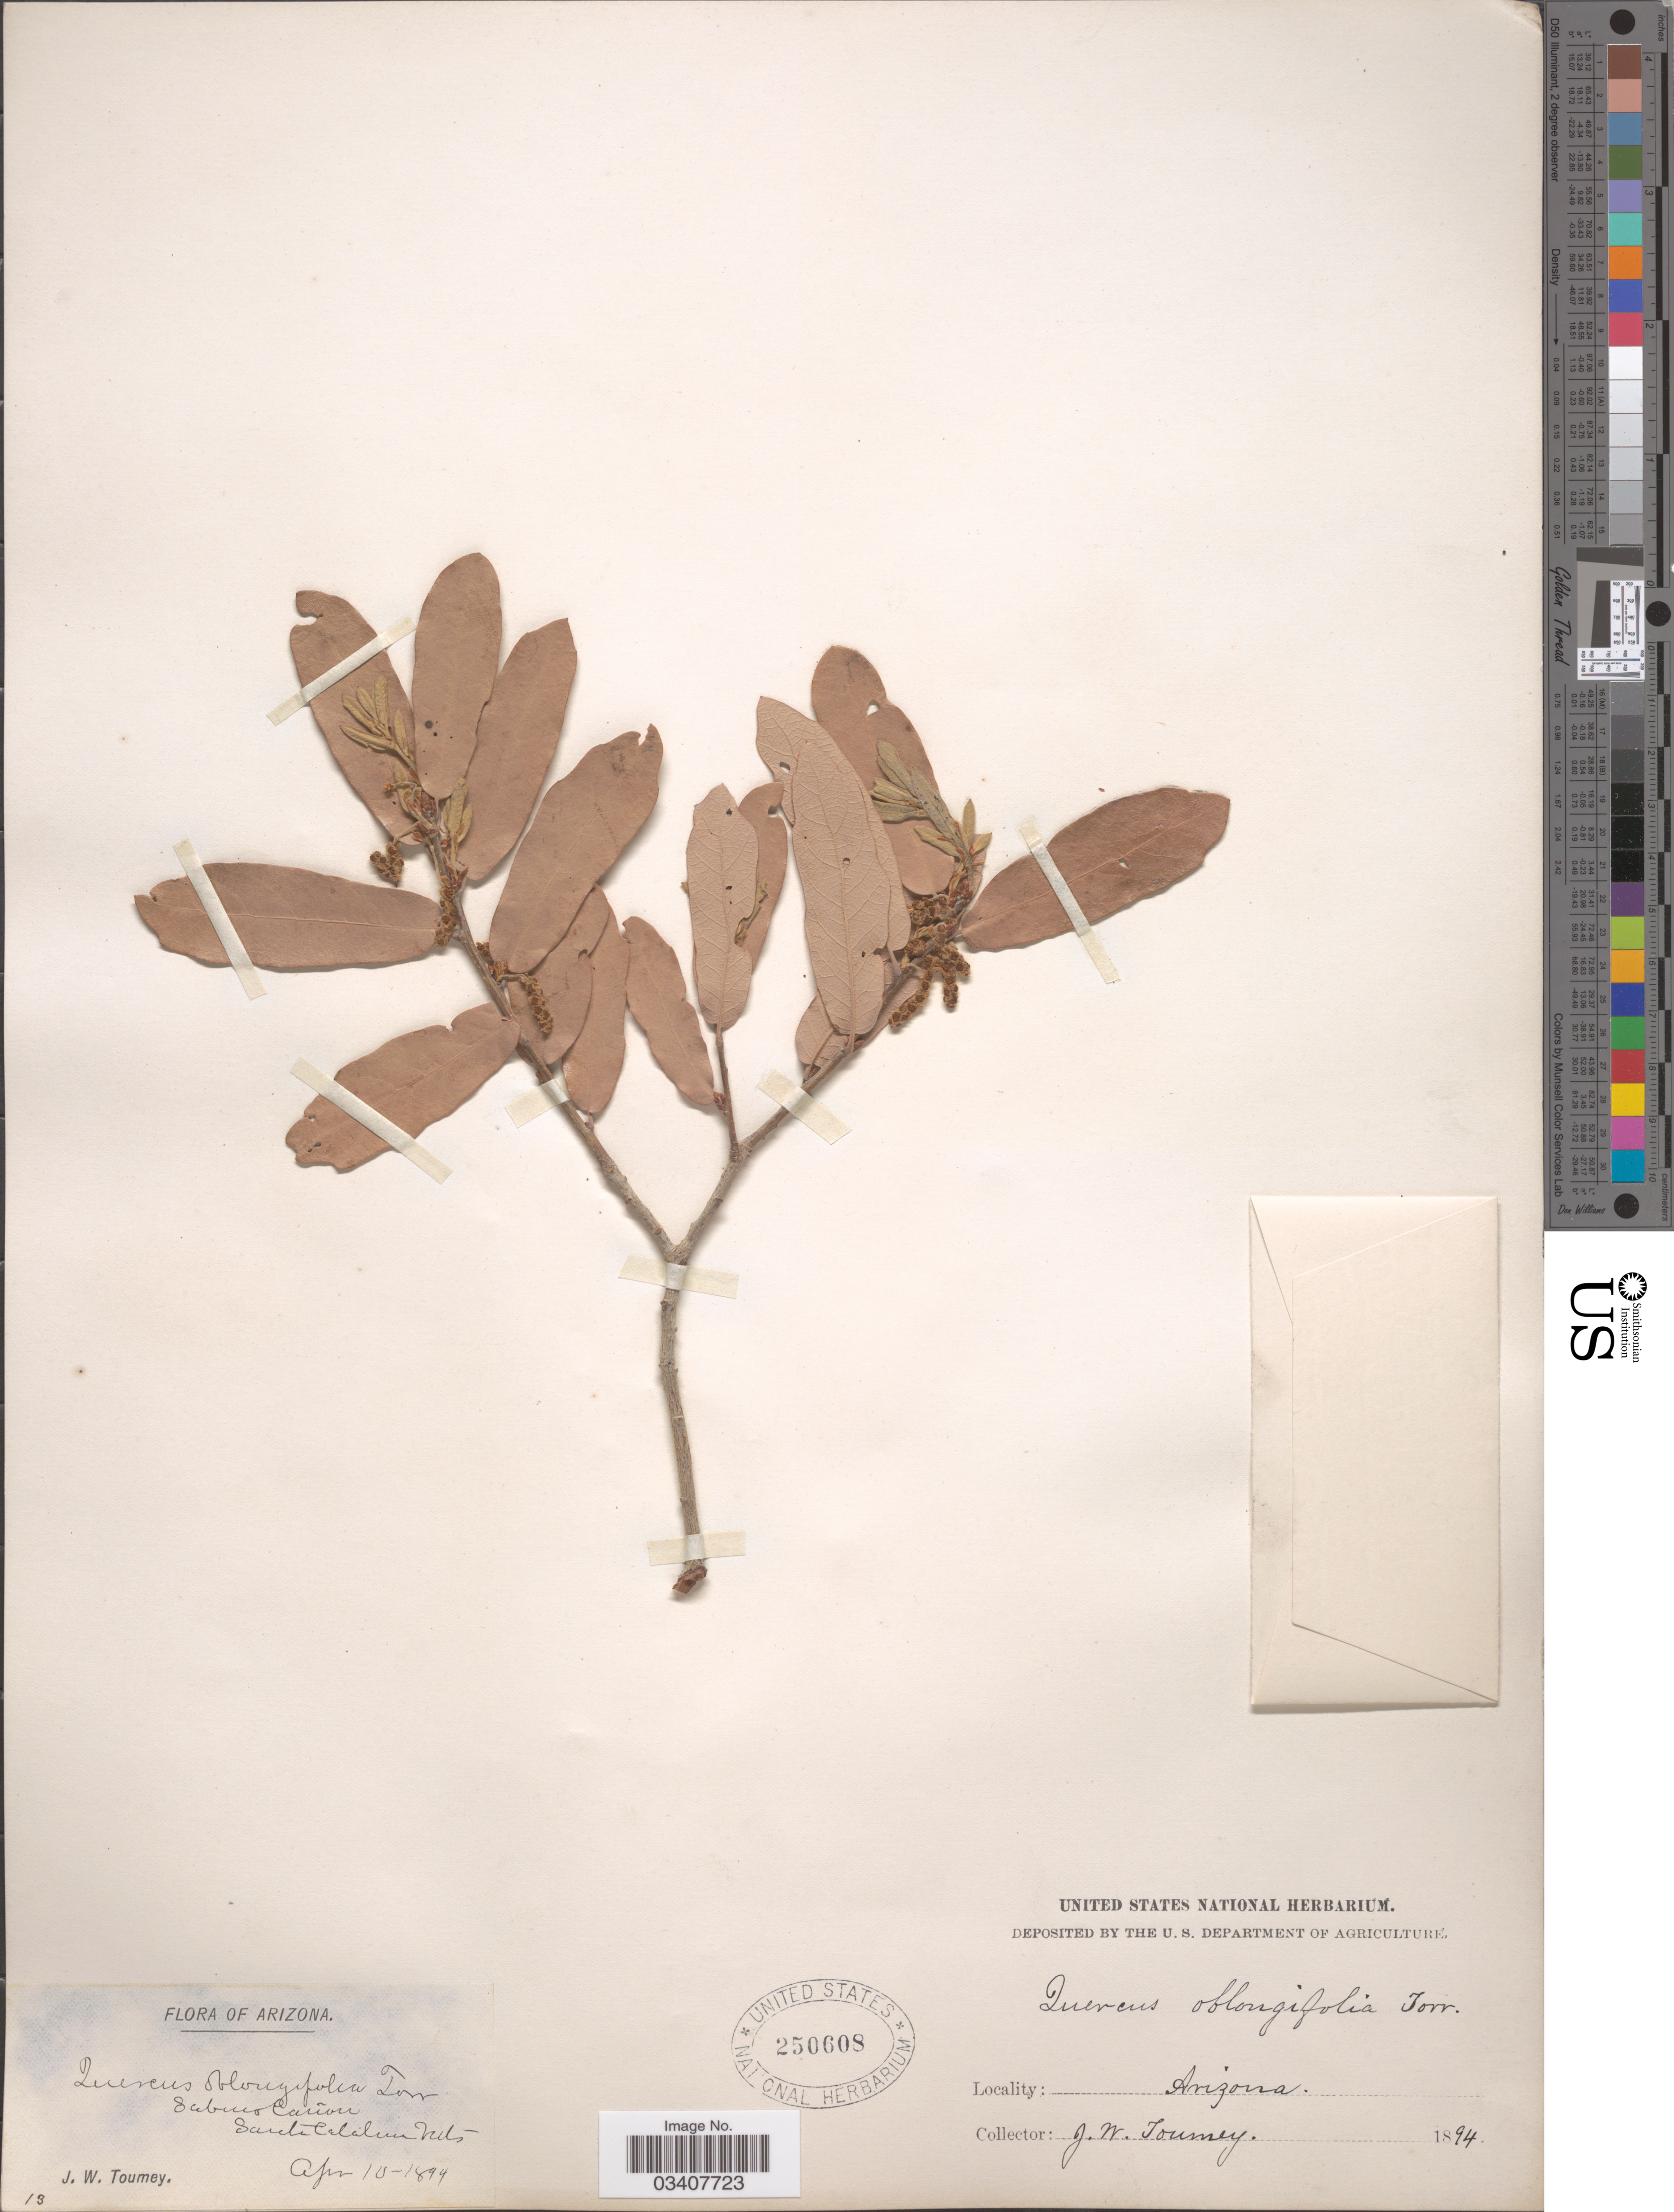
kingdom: Plantae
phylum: Tracheophyta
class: Magnoliopsida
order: Fagales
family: Fagaceae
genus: Quercus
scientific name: Quercus oblongifolia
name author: Torr.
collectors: J. W. Toumey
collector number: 13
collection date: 1894-04-10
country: United States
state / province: Arizona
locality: Sabino Cañon. Santa Catalina Mts.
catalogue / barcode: US 250608